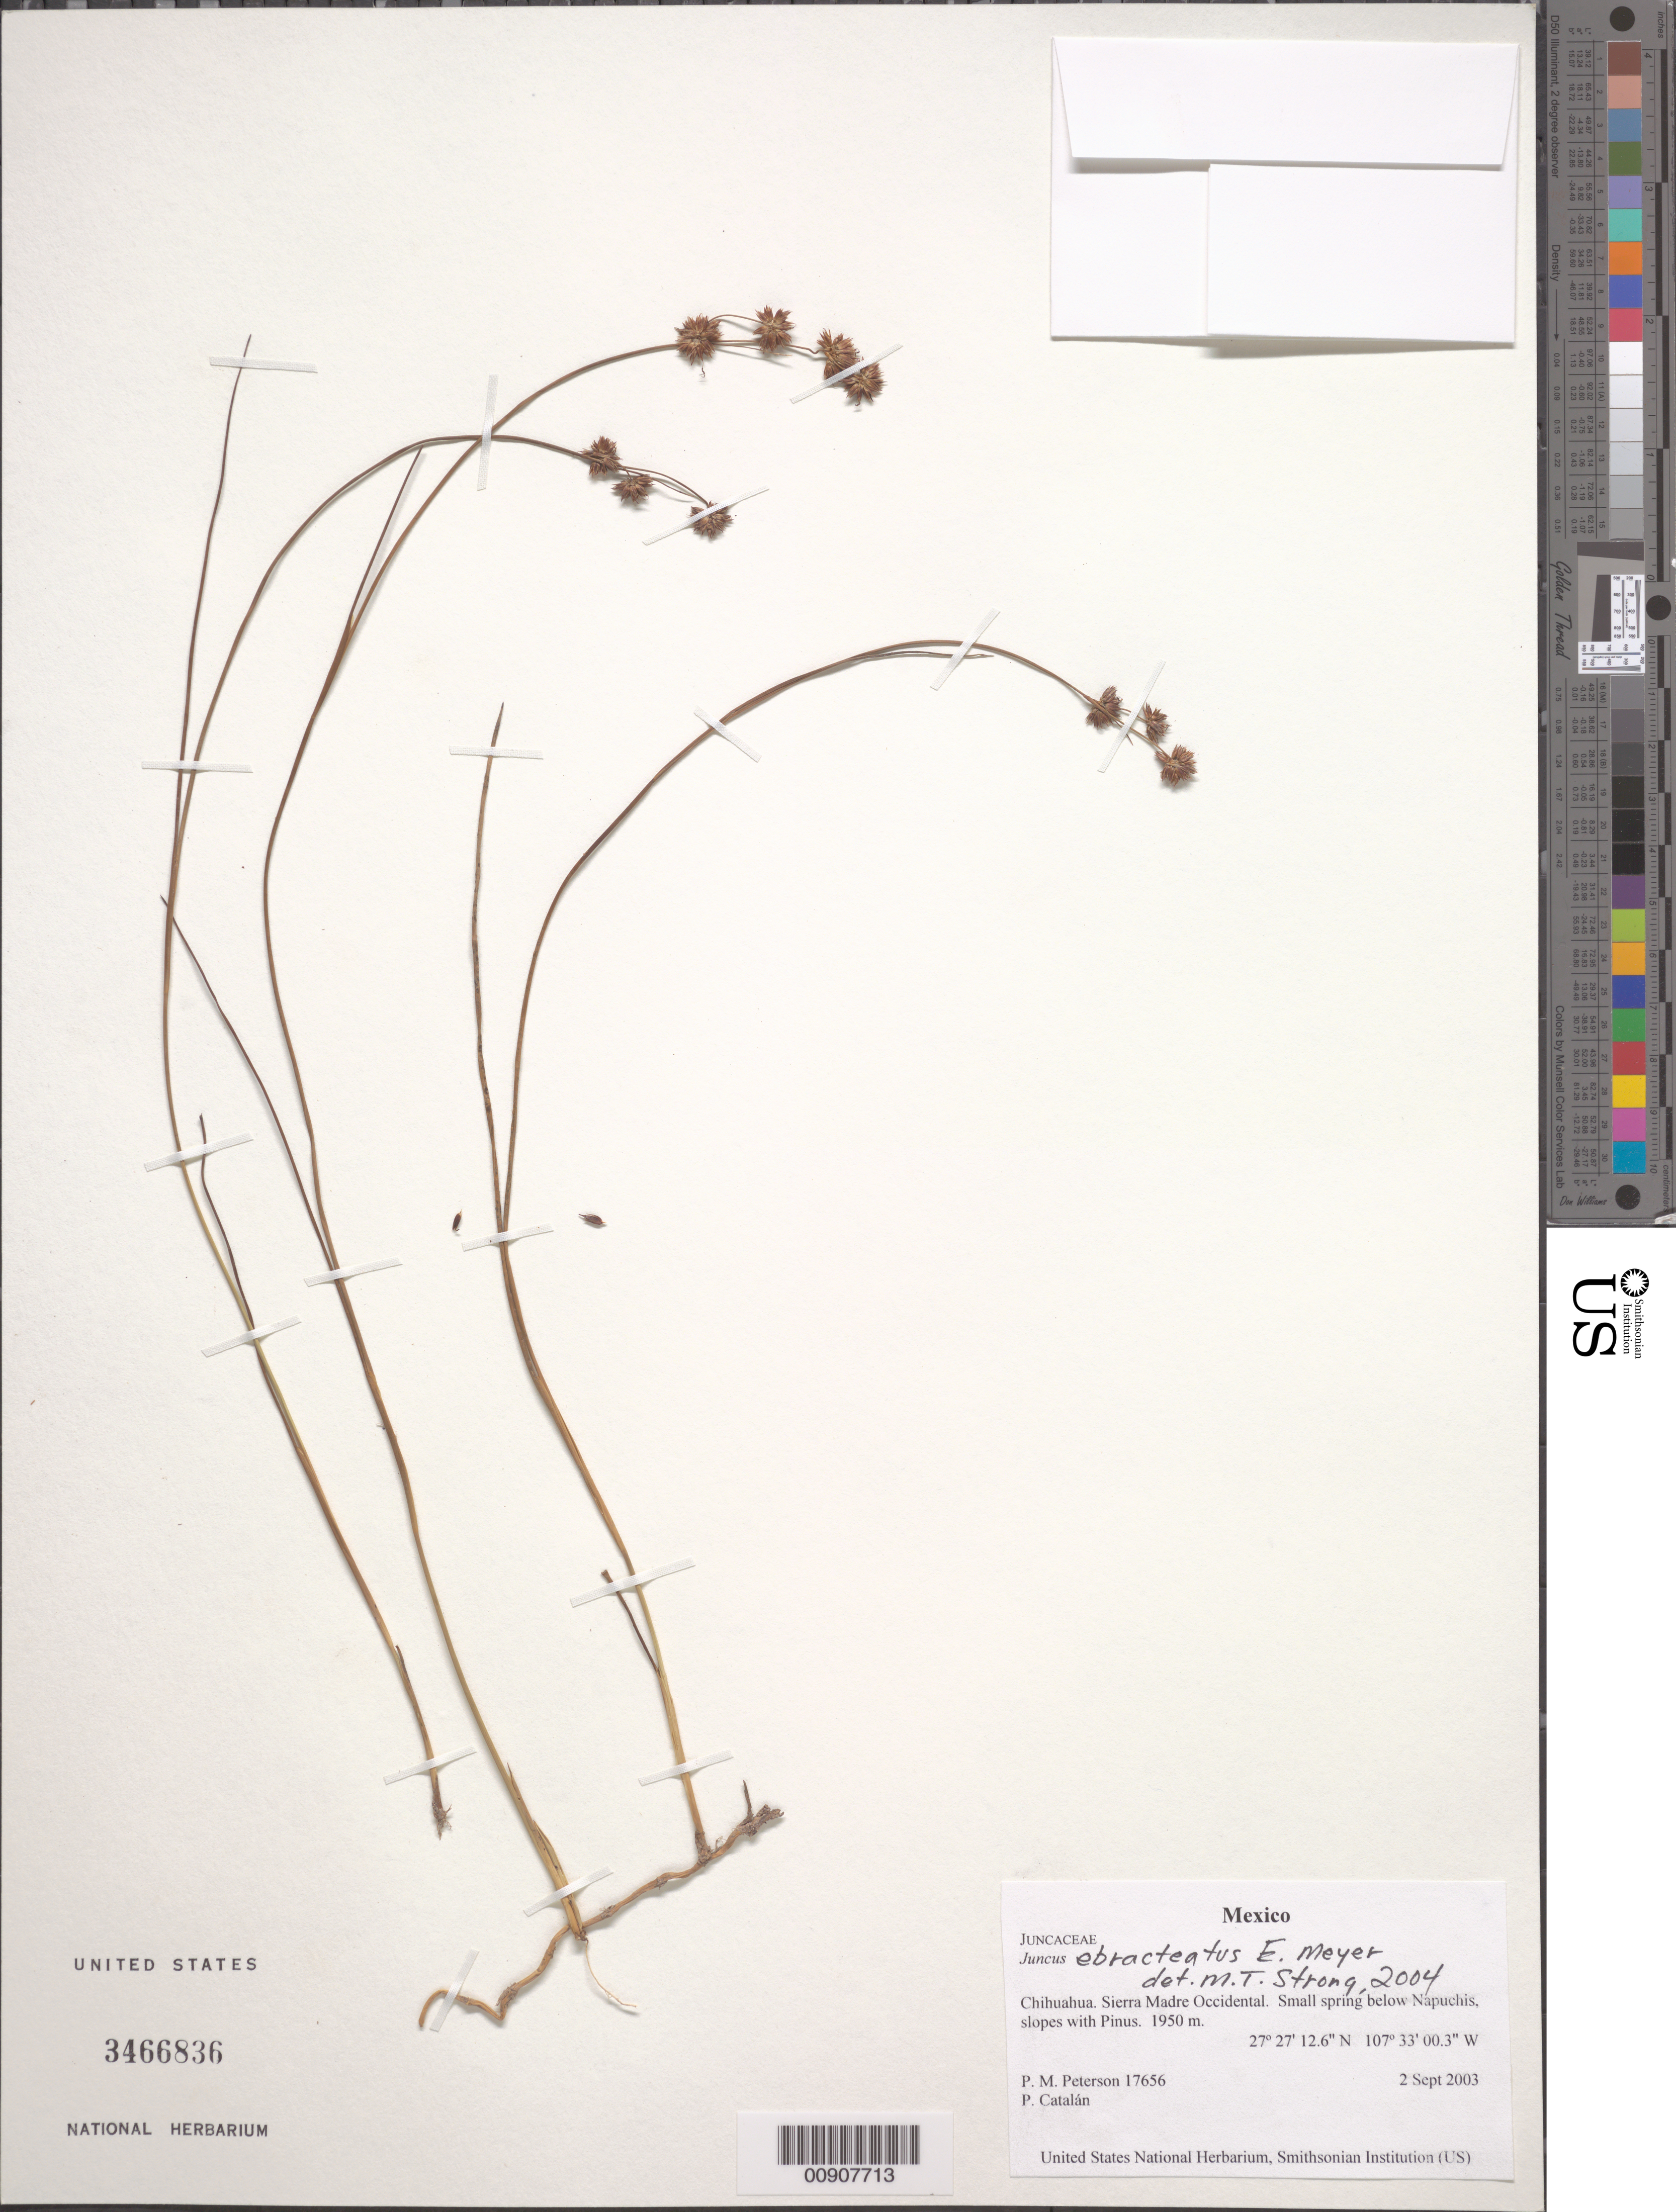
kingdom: Plantae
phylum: Tracheophyta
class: Liliopsida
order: Poales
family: Juncaceae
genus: Juncus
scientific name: Juncus ebracteatus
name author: E. Mey.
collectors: P. M. Peterson & P. Catalán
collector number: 17656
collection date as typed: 02 Sep 2003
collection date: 2003-09-02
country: Mexico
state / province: Chihuahua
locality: Chihuahua. Sierra Madre Occidental. Small spring below Napuchis.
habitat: Small spring, slopes with Pinus.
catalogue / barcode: US 3466836